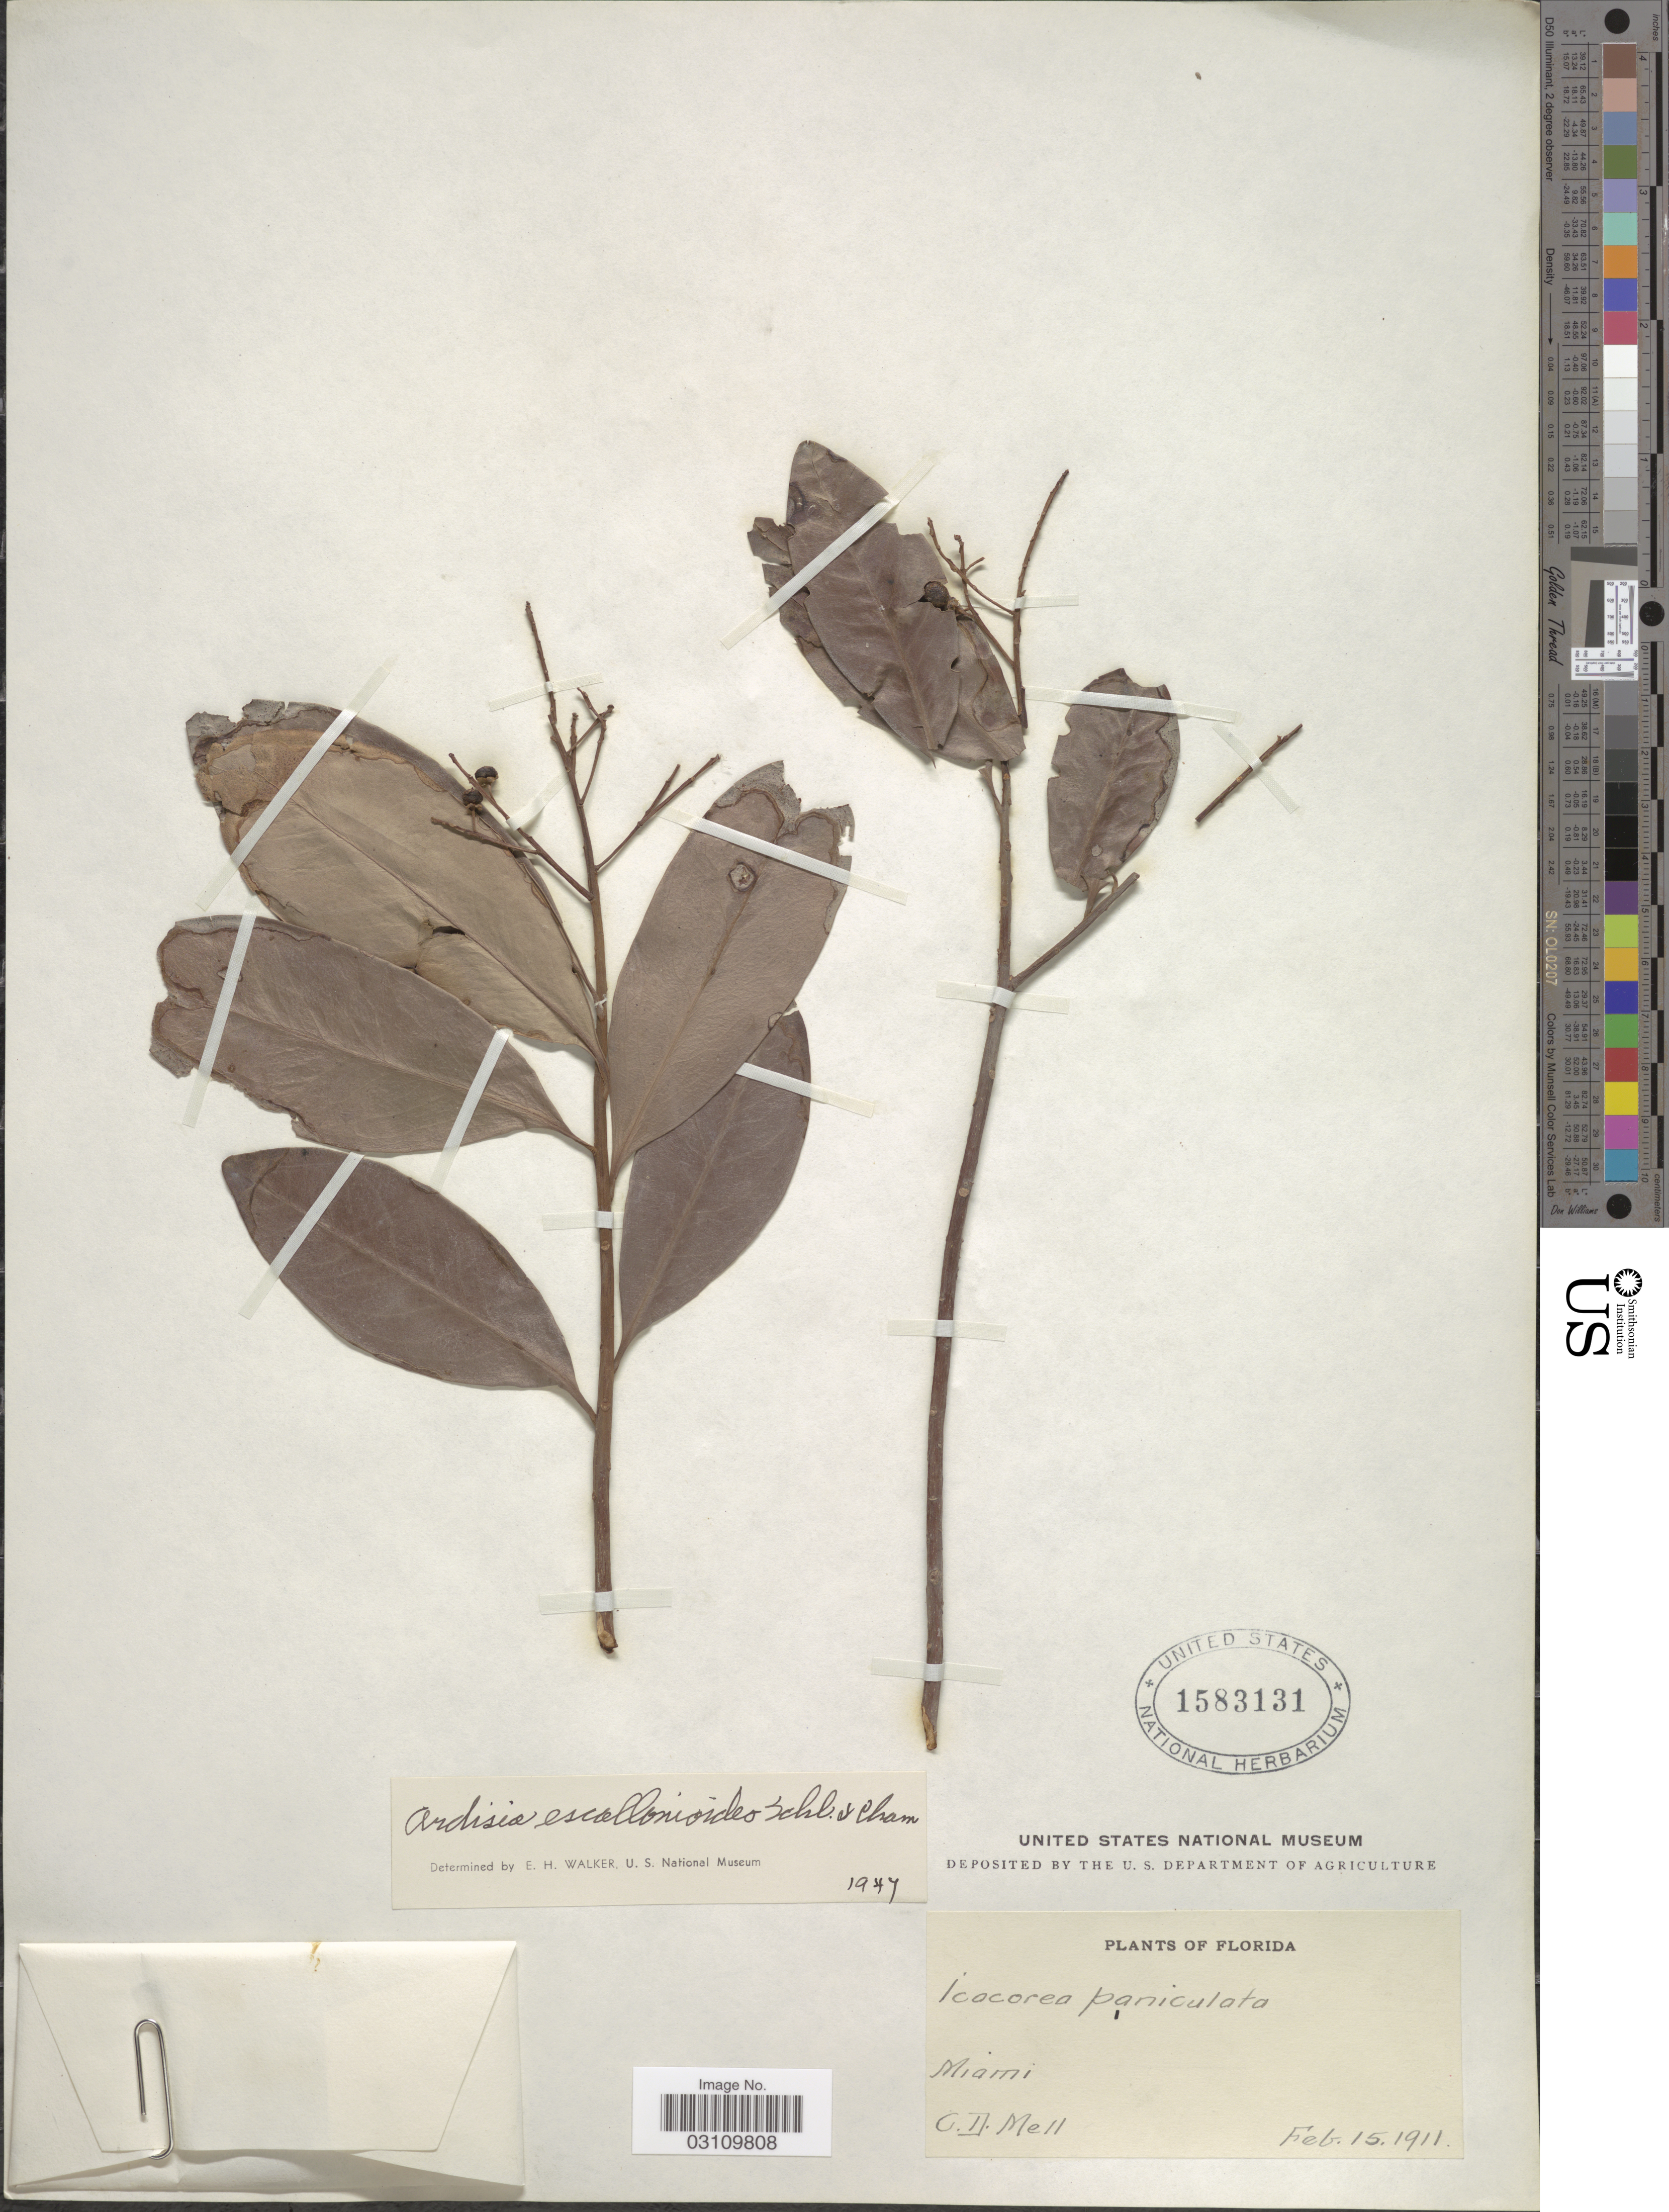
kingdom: Plantae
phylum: Tracheophyta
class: Magnoliopsida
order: Ericales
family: Primulaceae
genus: Ardisia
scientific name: Ardisia escallonioides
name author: Schltdl. & Cham.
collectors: C. D. Mell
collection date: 1911-02-15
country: United States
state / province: Florida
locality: Miami.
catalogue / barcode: US 1583131